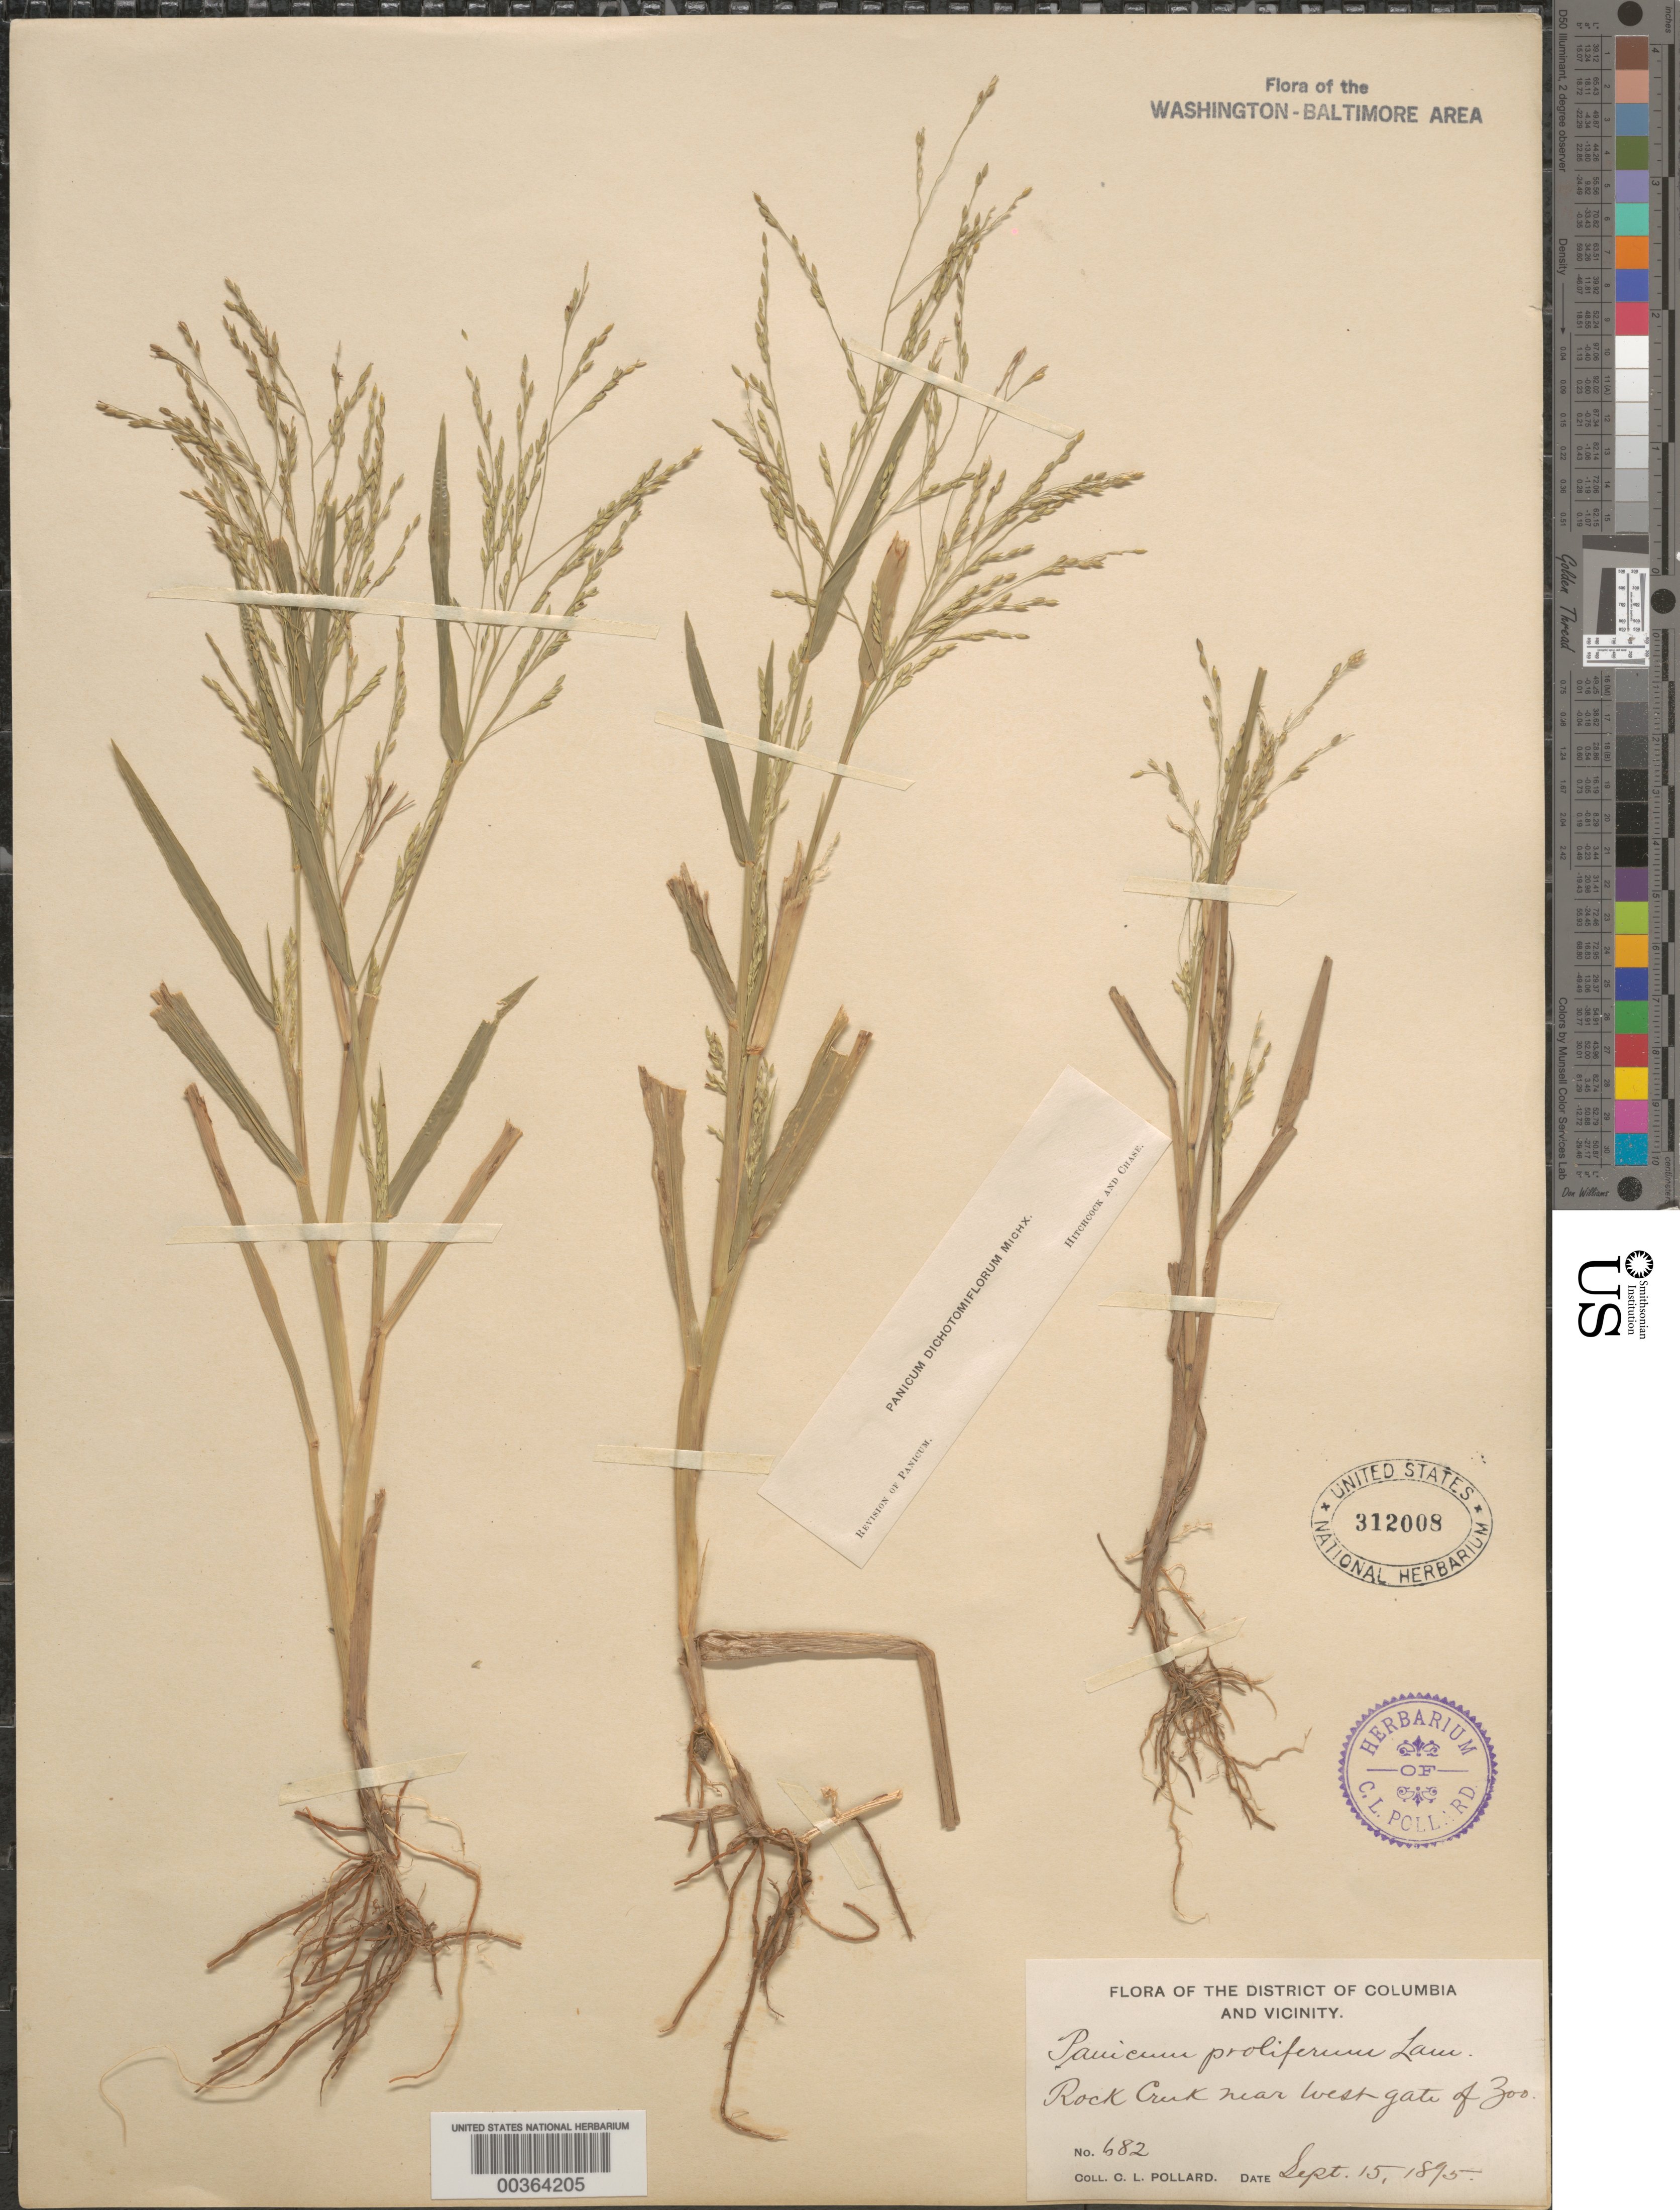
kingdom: Plantae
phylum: Tracheophyta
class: Liliopsida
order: Poales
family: Poaceae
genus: Panicum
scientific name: Panicum dichotomiflorum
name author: Michx.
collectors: C. L. Pollard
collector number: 682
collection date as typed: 15 Sep 1895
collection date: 1895-09-15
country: United States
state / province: District of Columbia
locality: Rock Creek near W Gate of Zoo Rock Creek Park and Vicinity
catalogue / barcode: US 312008